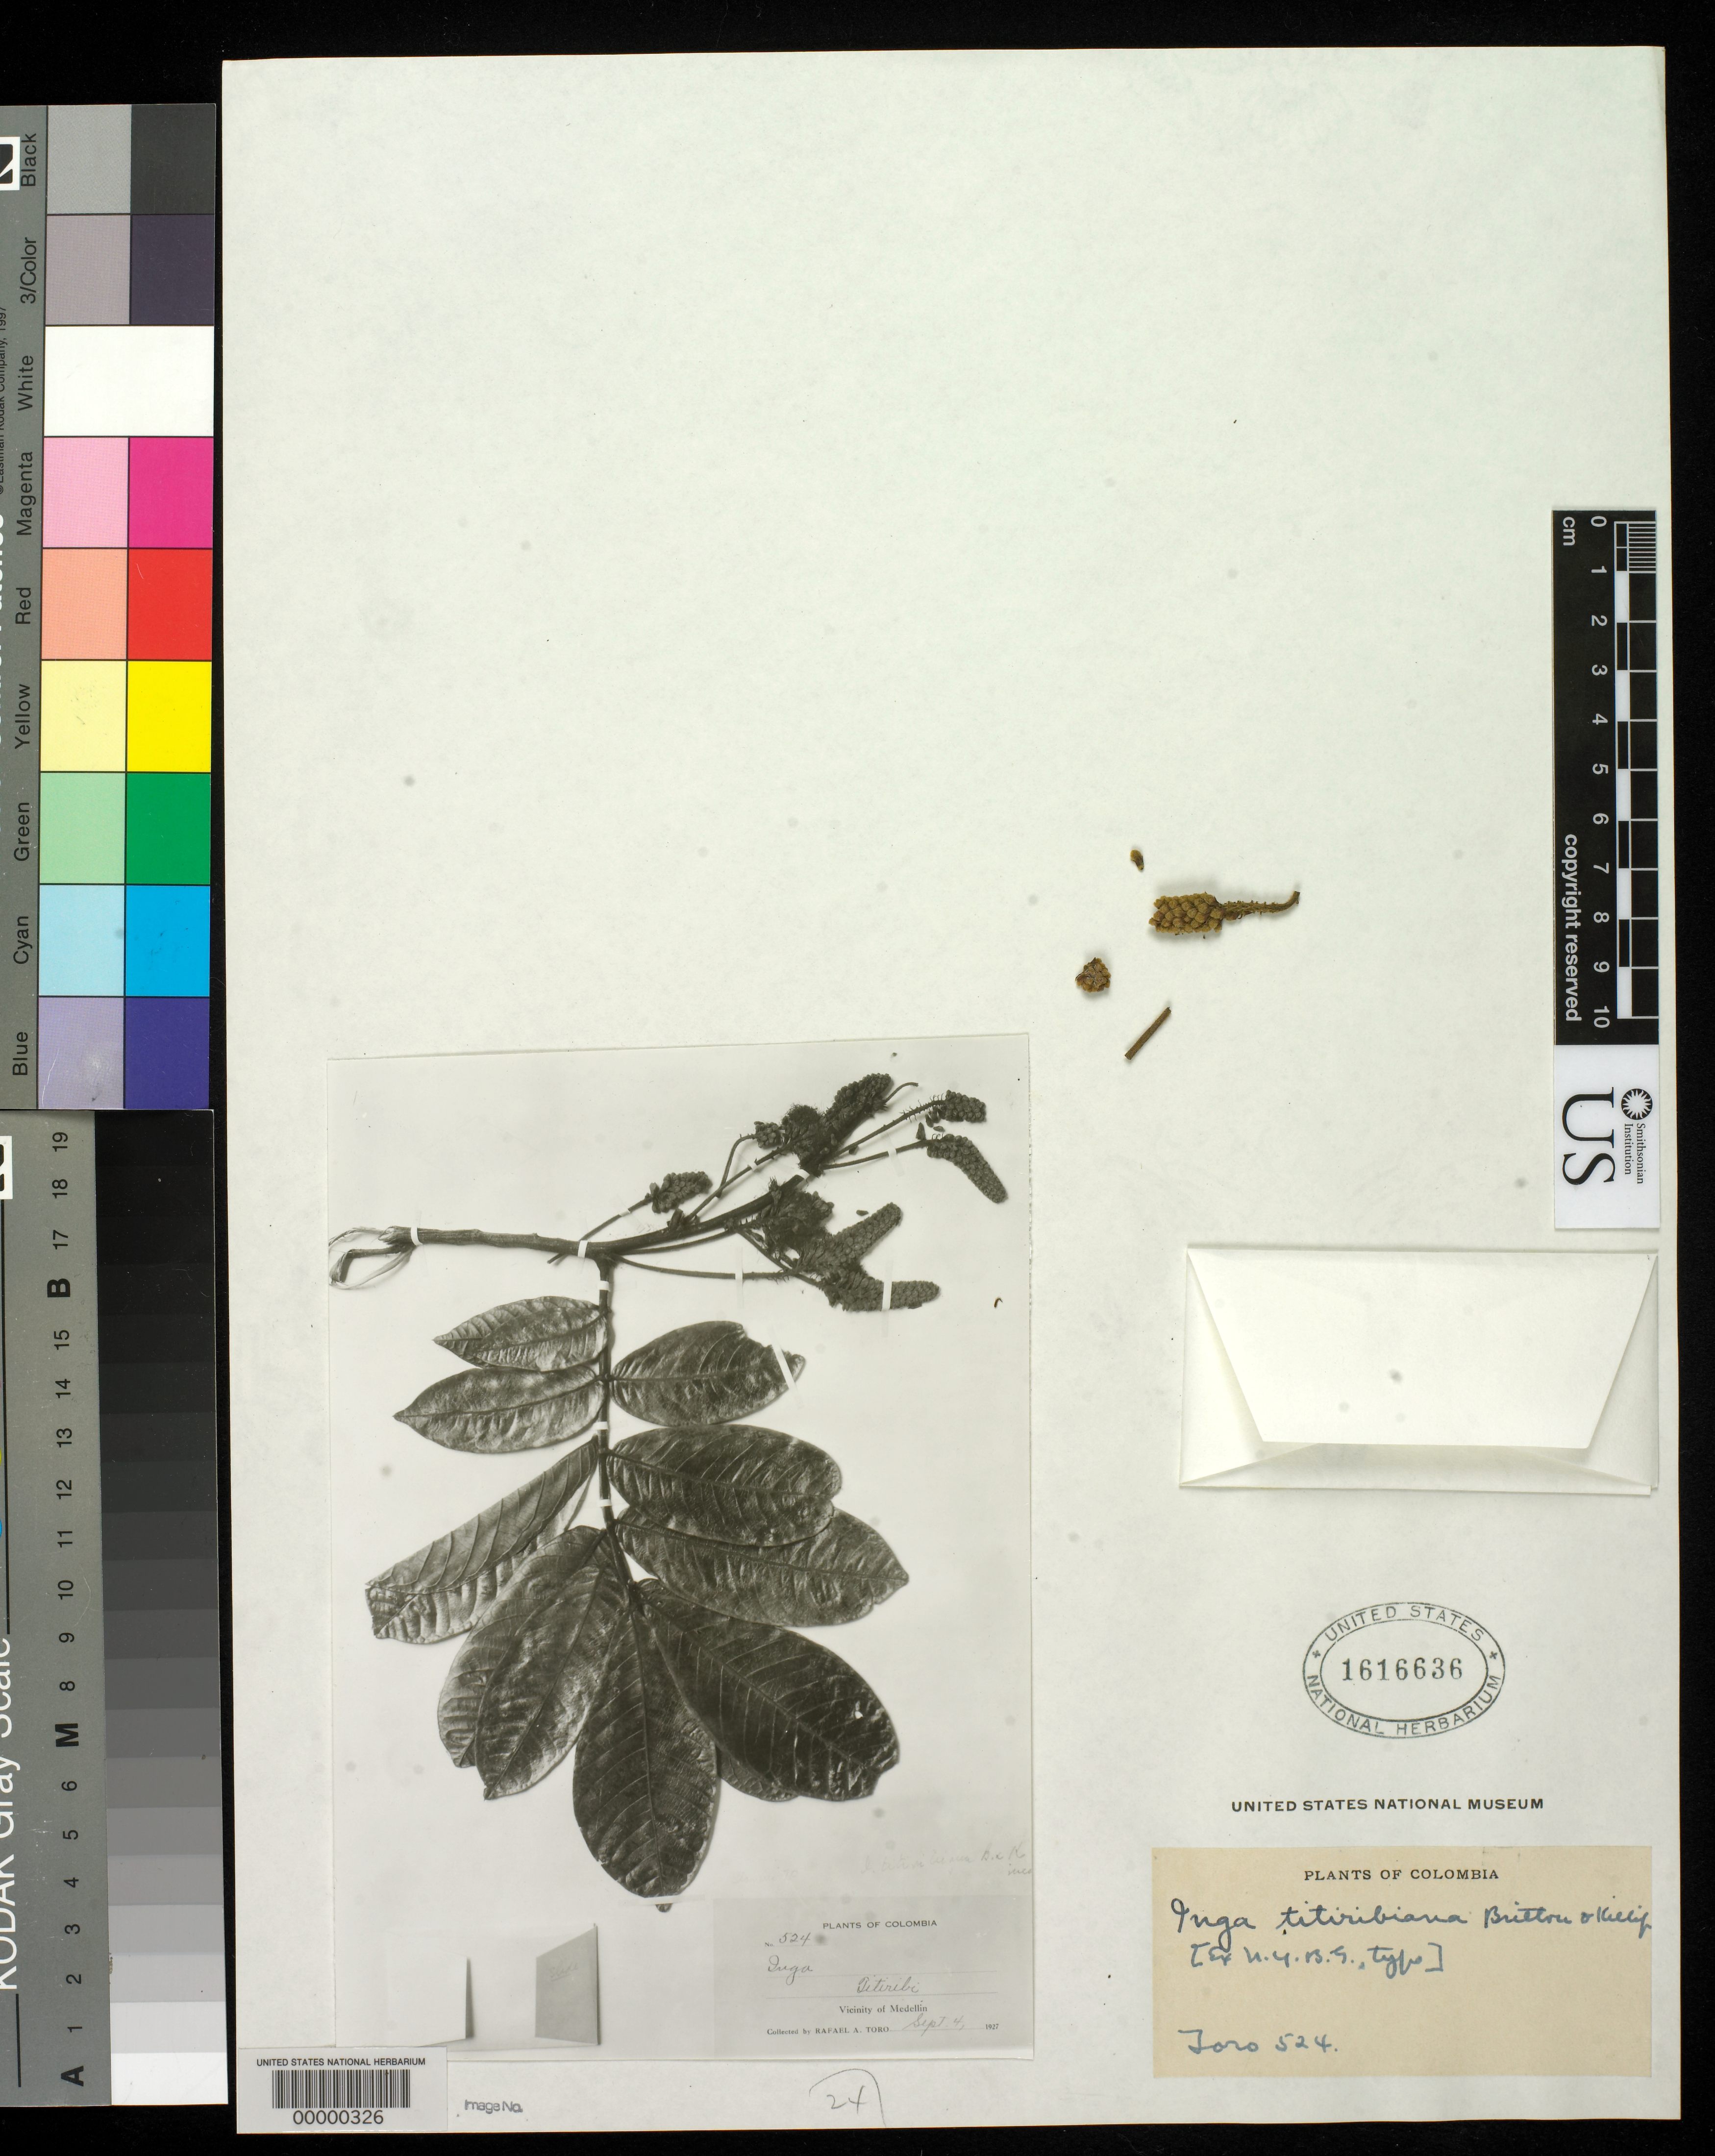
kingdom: Plantae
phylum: Tracheophyta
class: Magnoliopsida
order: Fabales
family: Fabaceae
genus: Inga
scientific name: Inga titiribiana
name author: Britton & Killip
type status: Type Fragment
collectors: R. A. Toro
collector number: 524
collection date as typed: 04 Sep 1927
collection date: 1927-09-04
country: Colombia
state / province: Antioquia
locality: Vicinity of Medellin.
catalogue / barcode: US 1616636